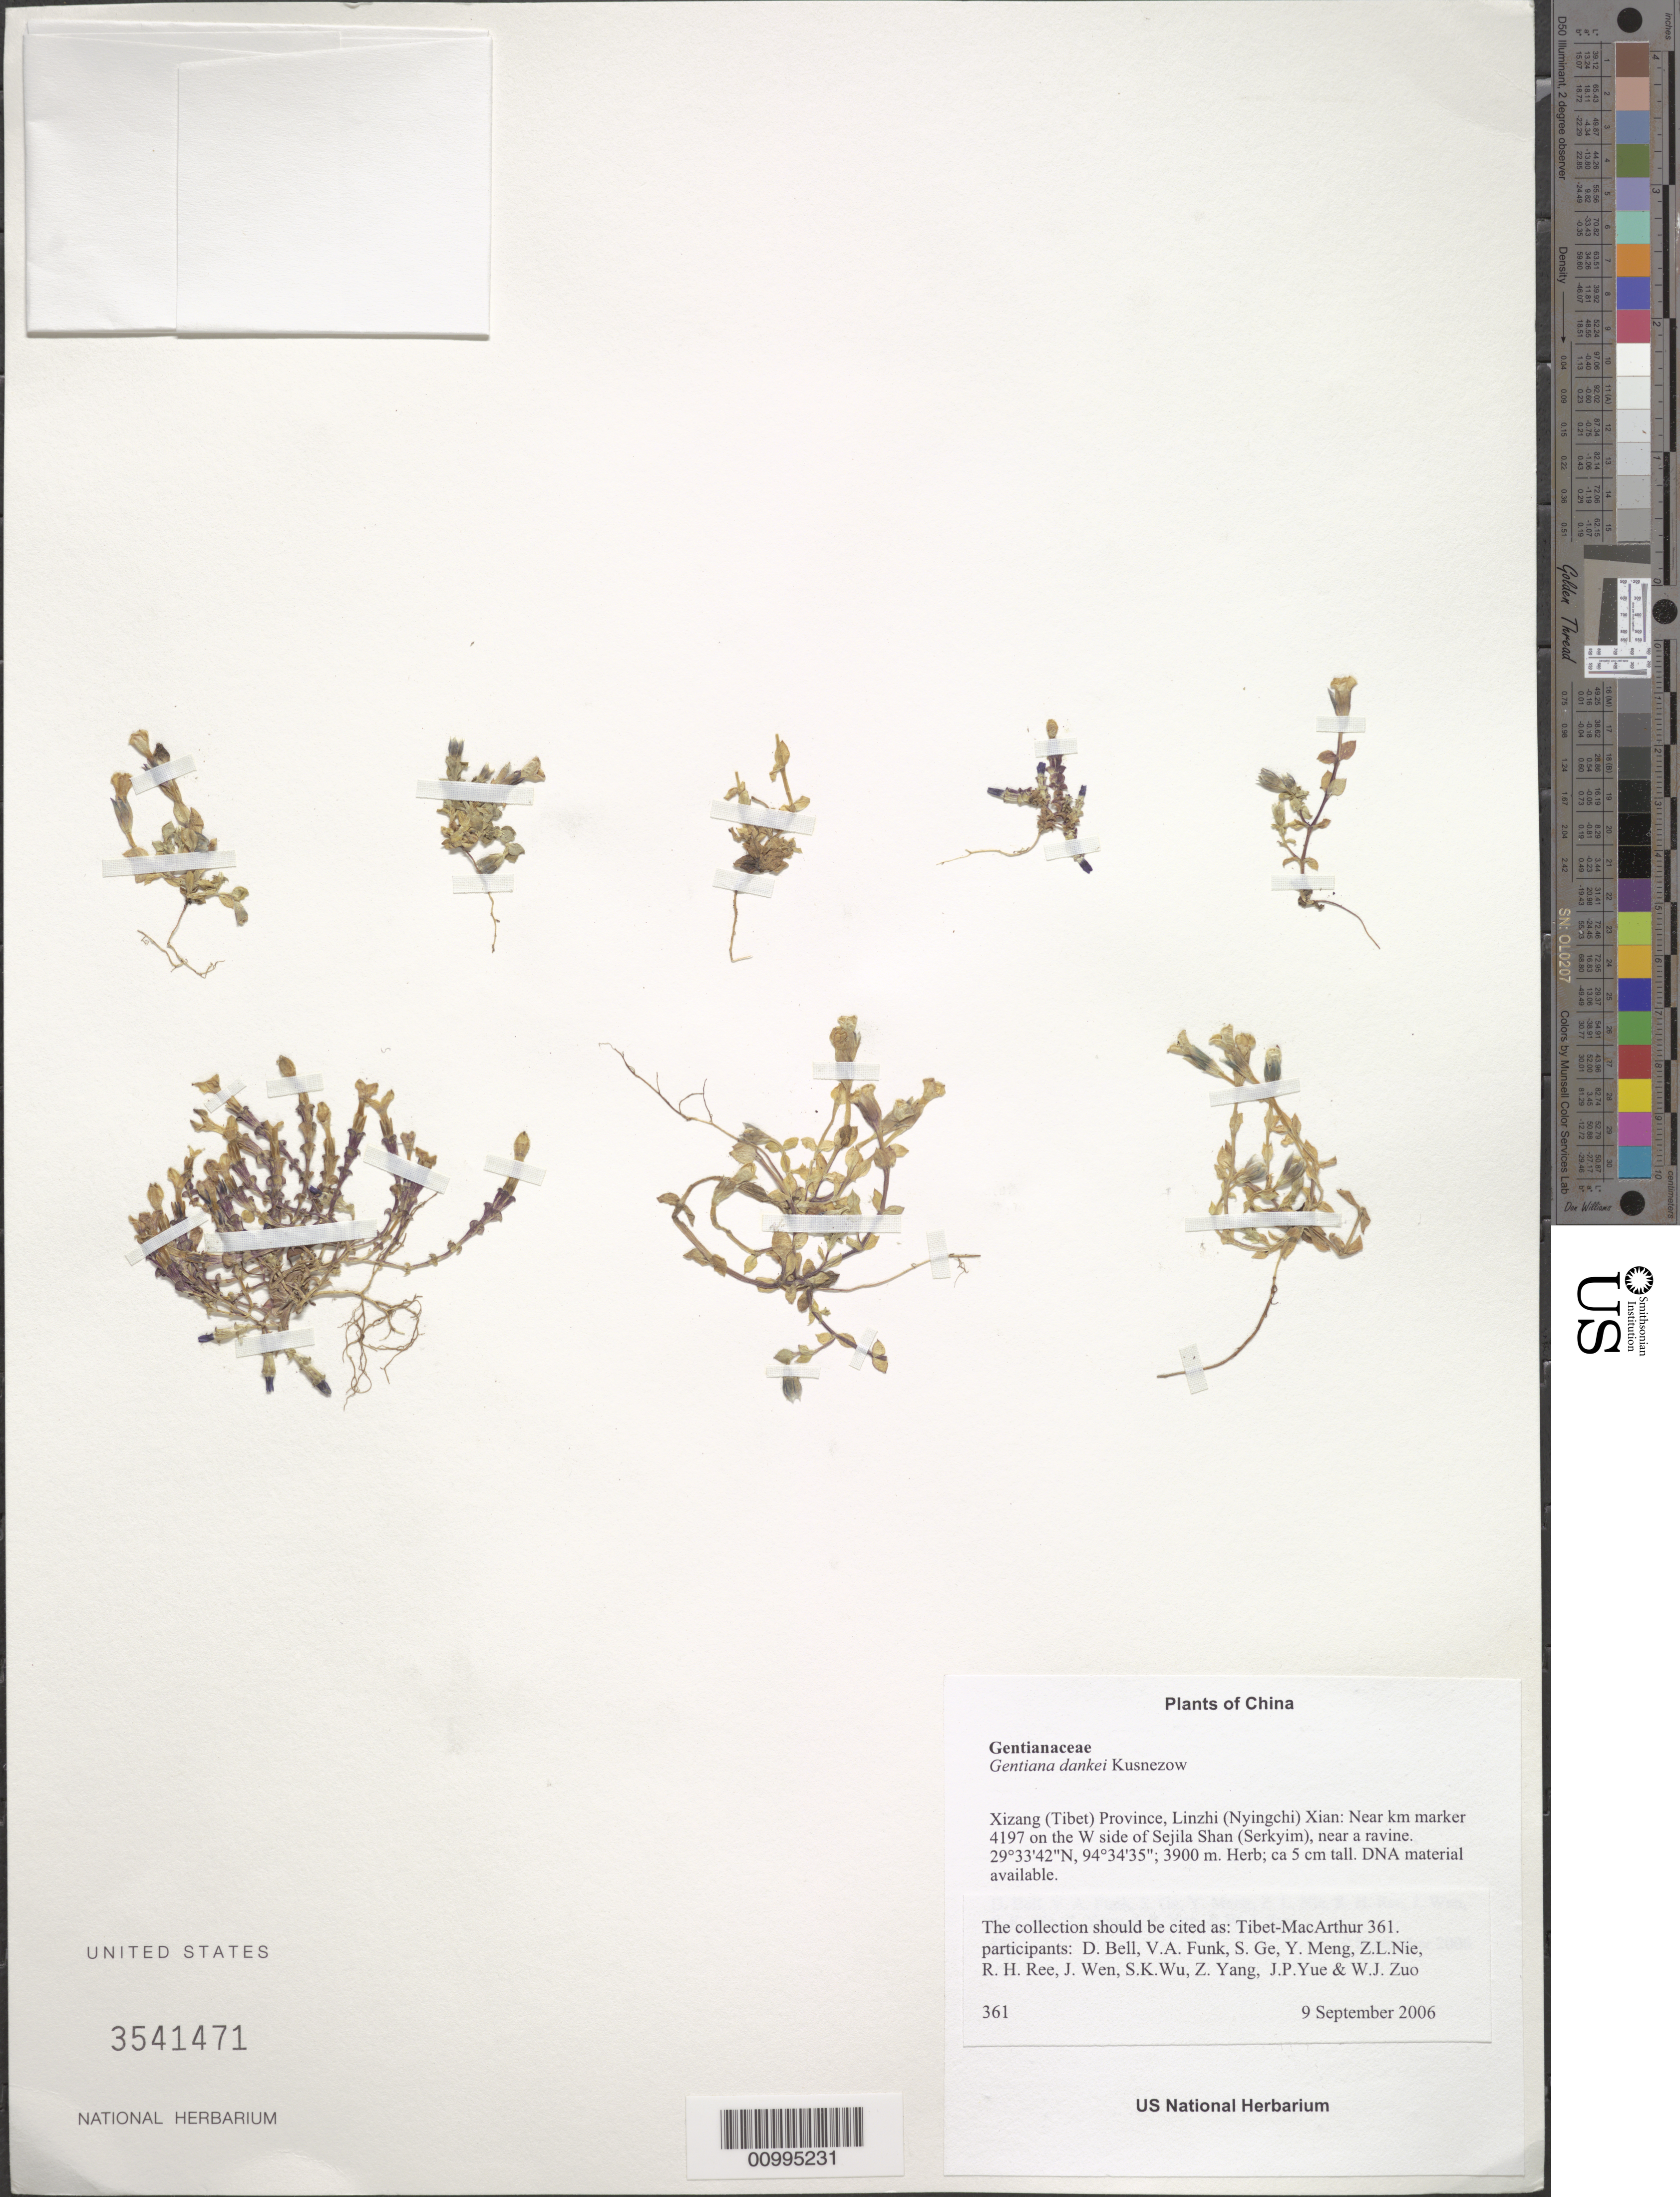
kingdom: Plantae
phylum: Tracheophyta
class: Magnoliopsida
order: Gentianales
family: Gentianaceae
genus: Gentiana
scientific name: Gentiana clarkei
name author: Kusn.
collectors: Tibet-MacArthur, D. A. Bell, V. Funk, S. Ge, Y. Meng, Z. Nie, R. Ree, J. Wen, S. K. Wu, Z. Yang, J. Yue & W. Zuo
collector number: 361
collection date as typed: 09 Sep 2006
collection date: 2006-09-09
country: China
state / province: Xizang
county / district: Linzhi (Nyingchi) Xian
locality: Near km marker 4197 on the W side of Sejila Shan (Serkyim), near a ravine.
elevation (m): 3900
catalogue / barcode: US 3541471